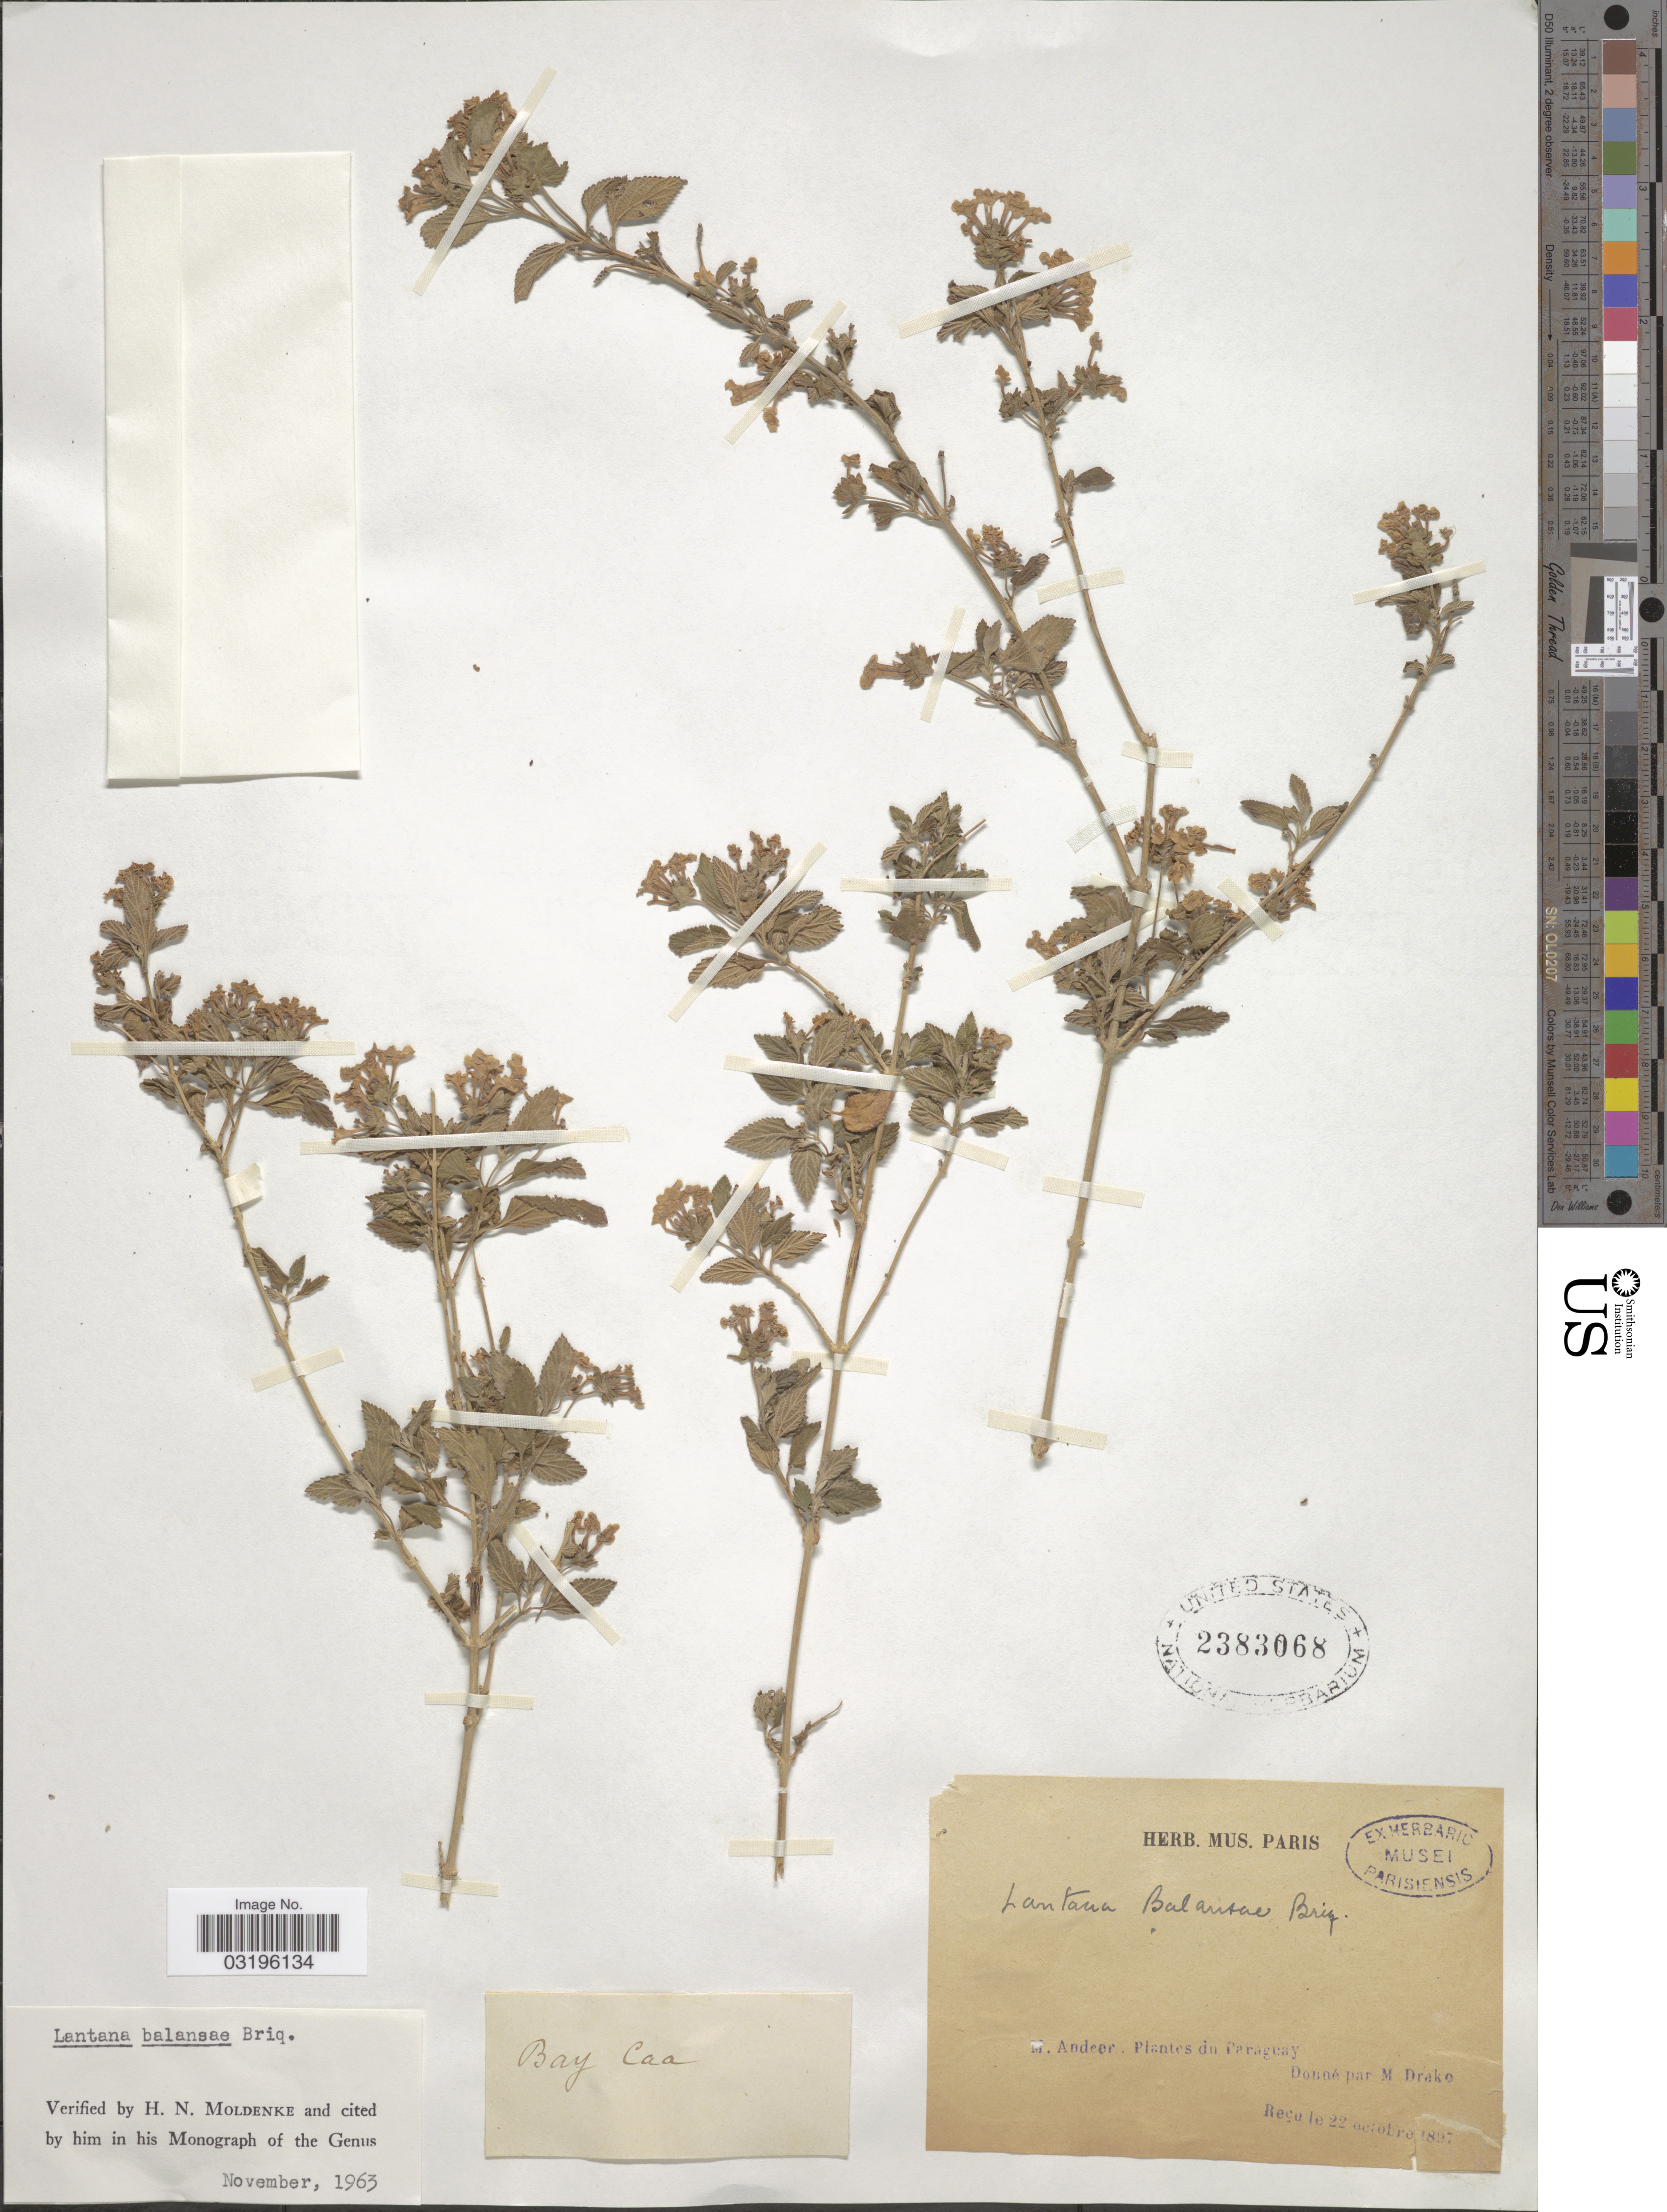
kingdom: Plantae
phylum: Tracheophyta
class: Magnoliopsida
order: Lamiales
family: Verbenaceae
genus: Lantana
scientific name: Lantana balansae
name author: Briq.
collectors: M. Andeer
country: Paraguay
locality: Bay Caa.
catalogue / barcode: US 2383068